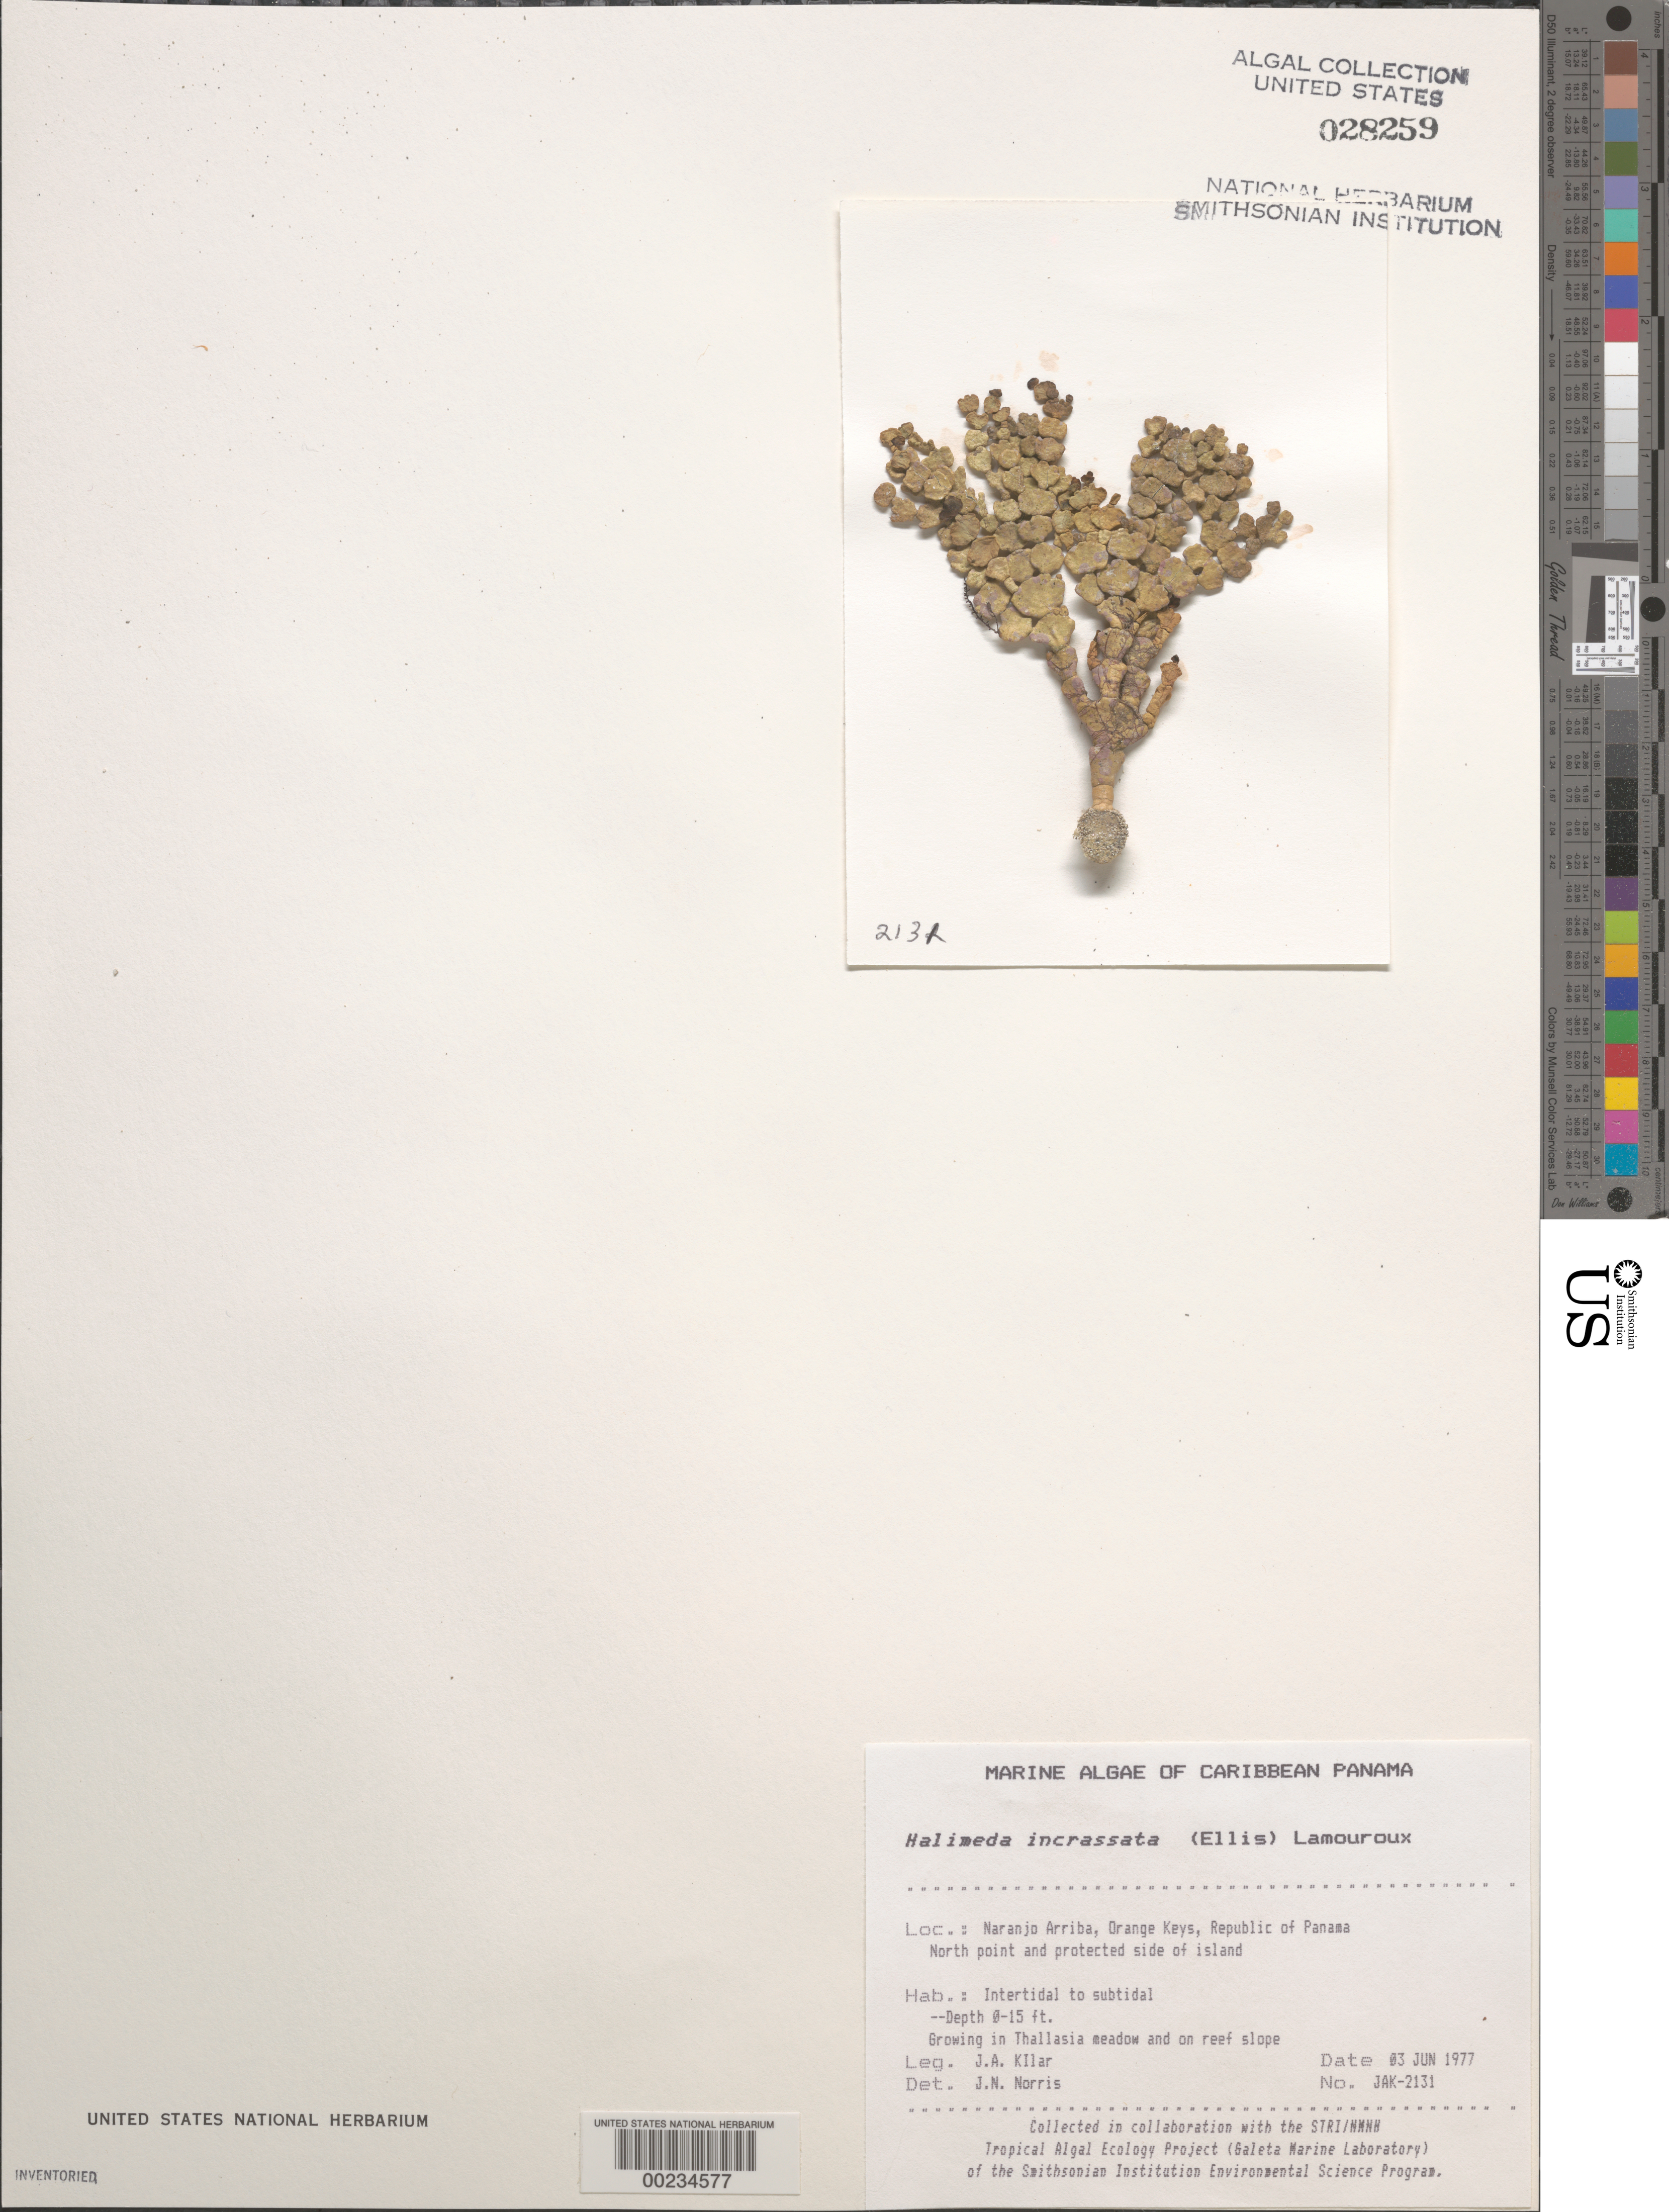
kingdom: Plantae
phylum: Chlorophyta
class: Ulvophyceae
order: Bryopsidales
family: Halimedaceae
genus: Halimeda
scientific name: Halimeda incrassata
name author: (J. Ellis) J.V.Lamouroux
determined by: Norris, James N.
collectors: J. A. Kilar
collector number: JAK-2131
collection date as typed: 03 Jun 1977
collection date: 1977-06-03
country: Panama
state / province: Colón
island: Naranjo Abajo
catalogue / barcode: US 28259